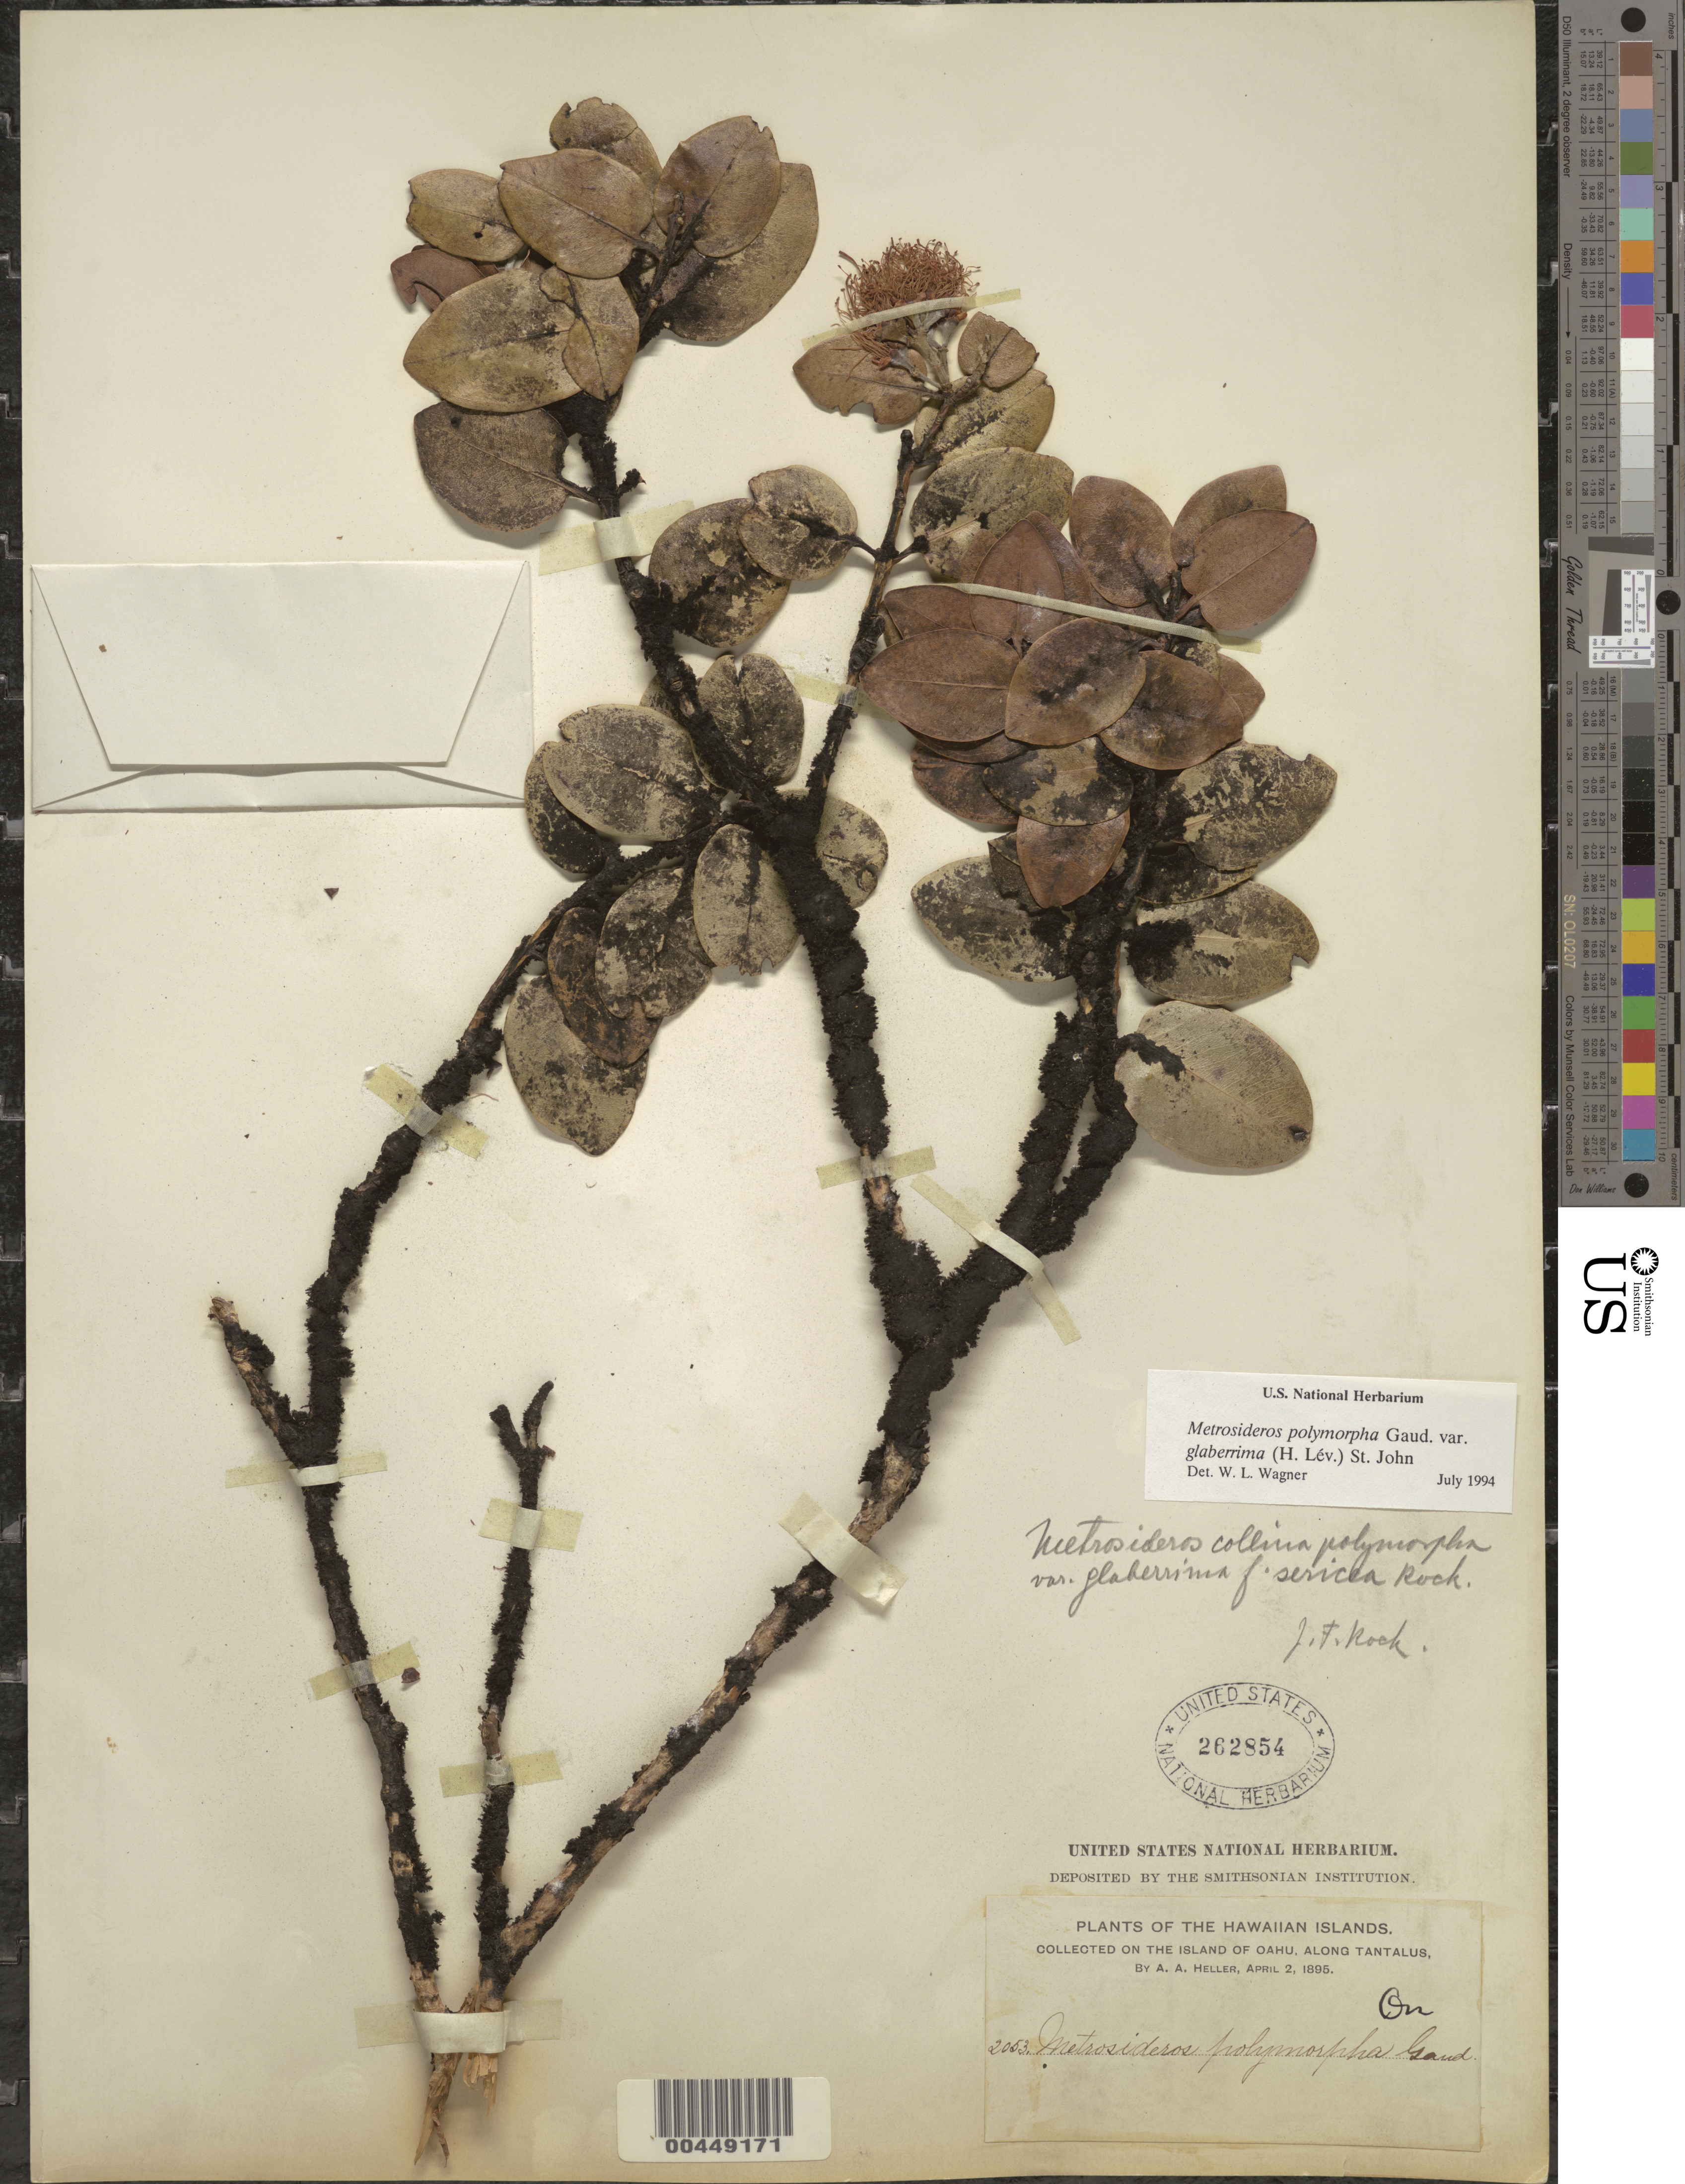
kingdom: Plantae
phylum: Tracheophyta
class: Magnoliopsida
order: Myrtales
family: Myrtaceae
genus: Metrosideros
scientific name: Metrosideros polymorpha var. glaberrima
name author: (H. Lév.) H. St. John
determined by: Wagner, W. L., (BOT), Smithsonian Institution - National Museum of Natural History (UNITED STATES)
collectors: A. A. Heller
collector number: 2053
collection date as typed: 2 Apr 1895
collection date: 1895-04-02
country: United States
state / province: Hawaii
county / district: Honolulu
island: Oahu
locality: Along Tantalus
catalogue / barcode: US 262854